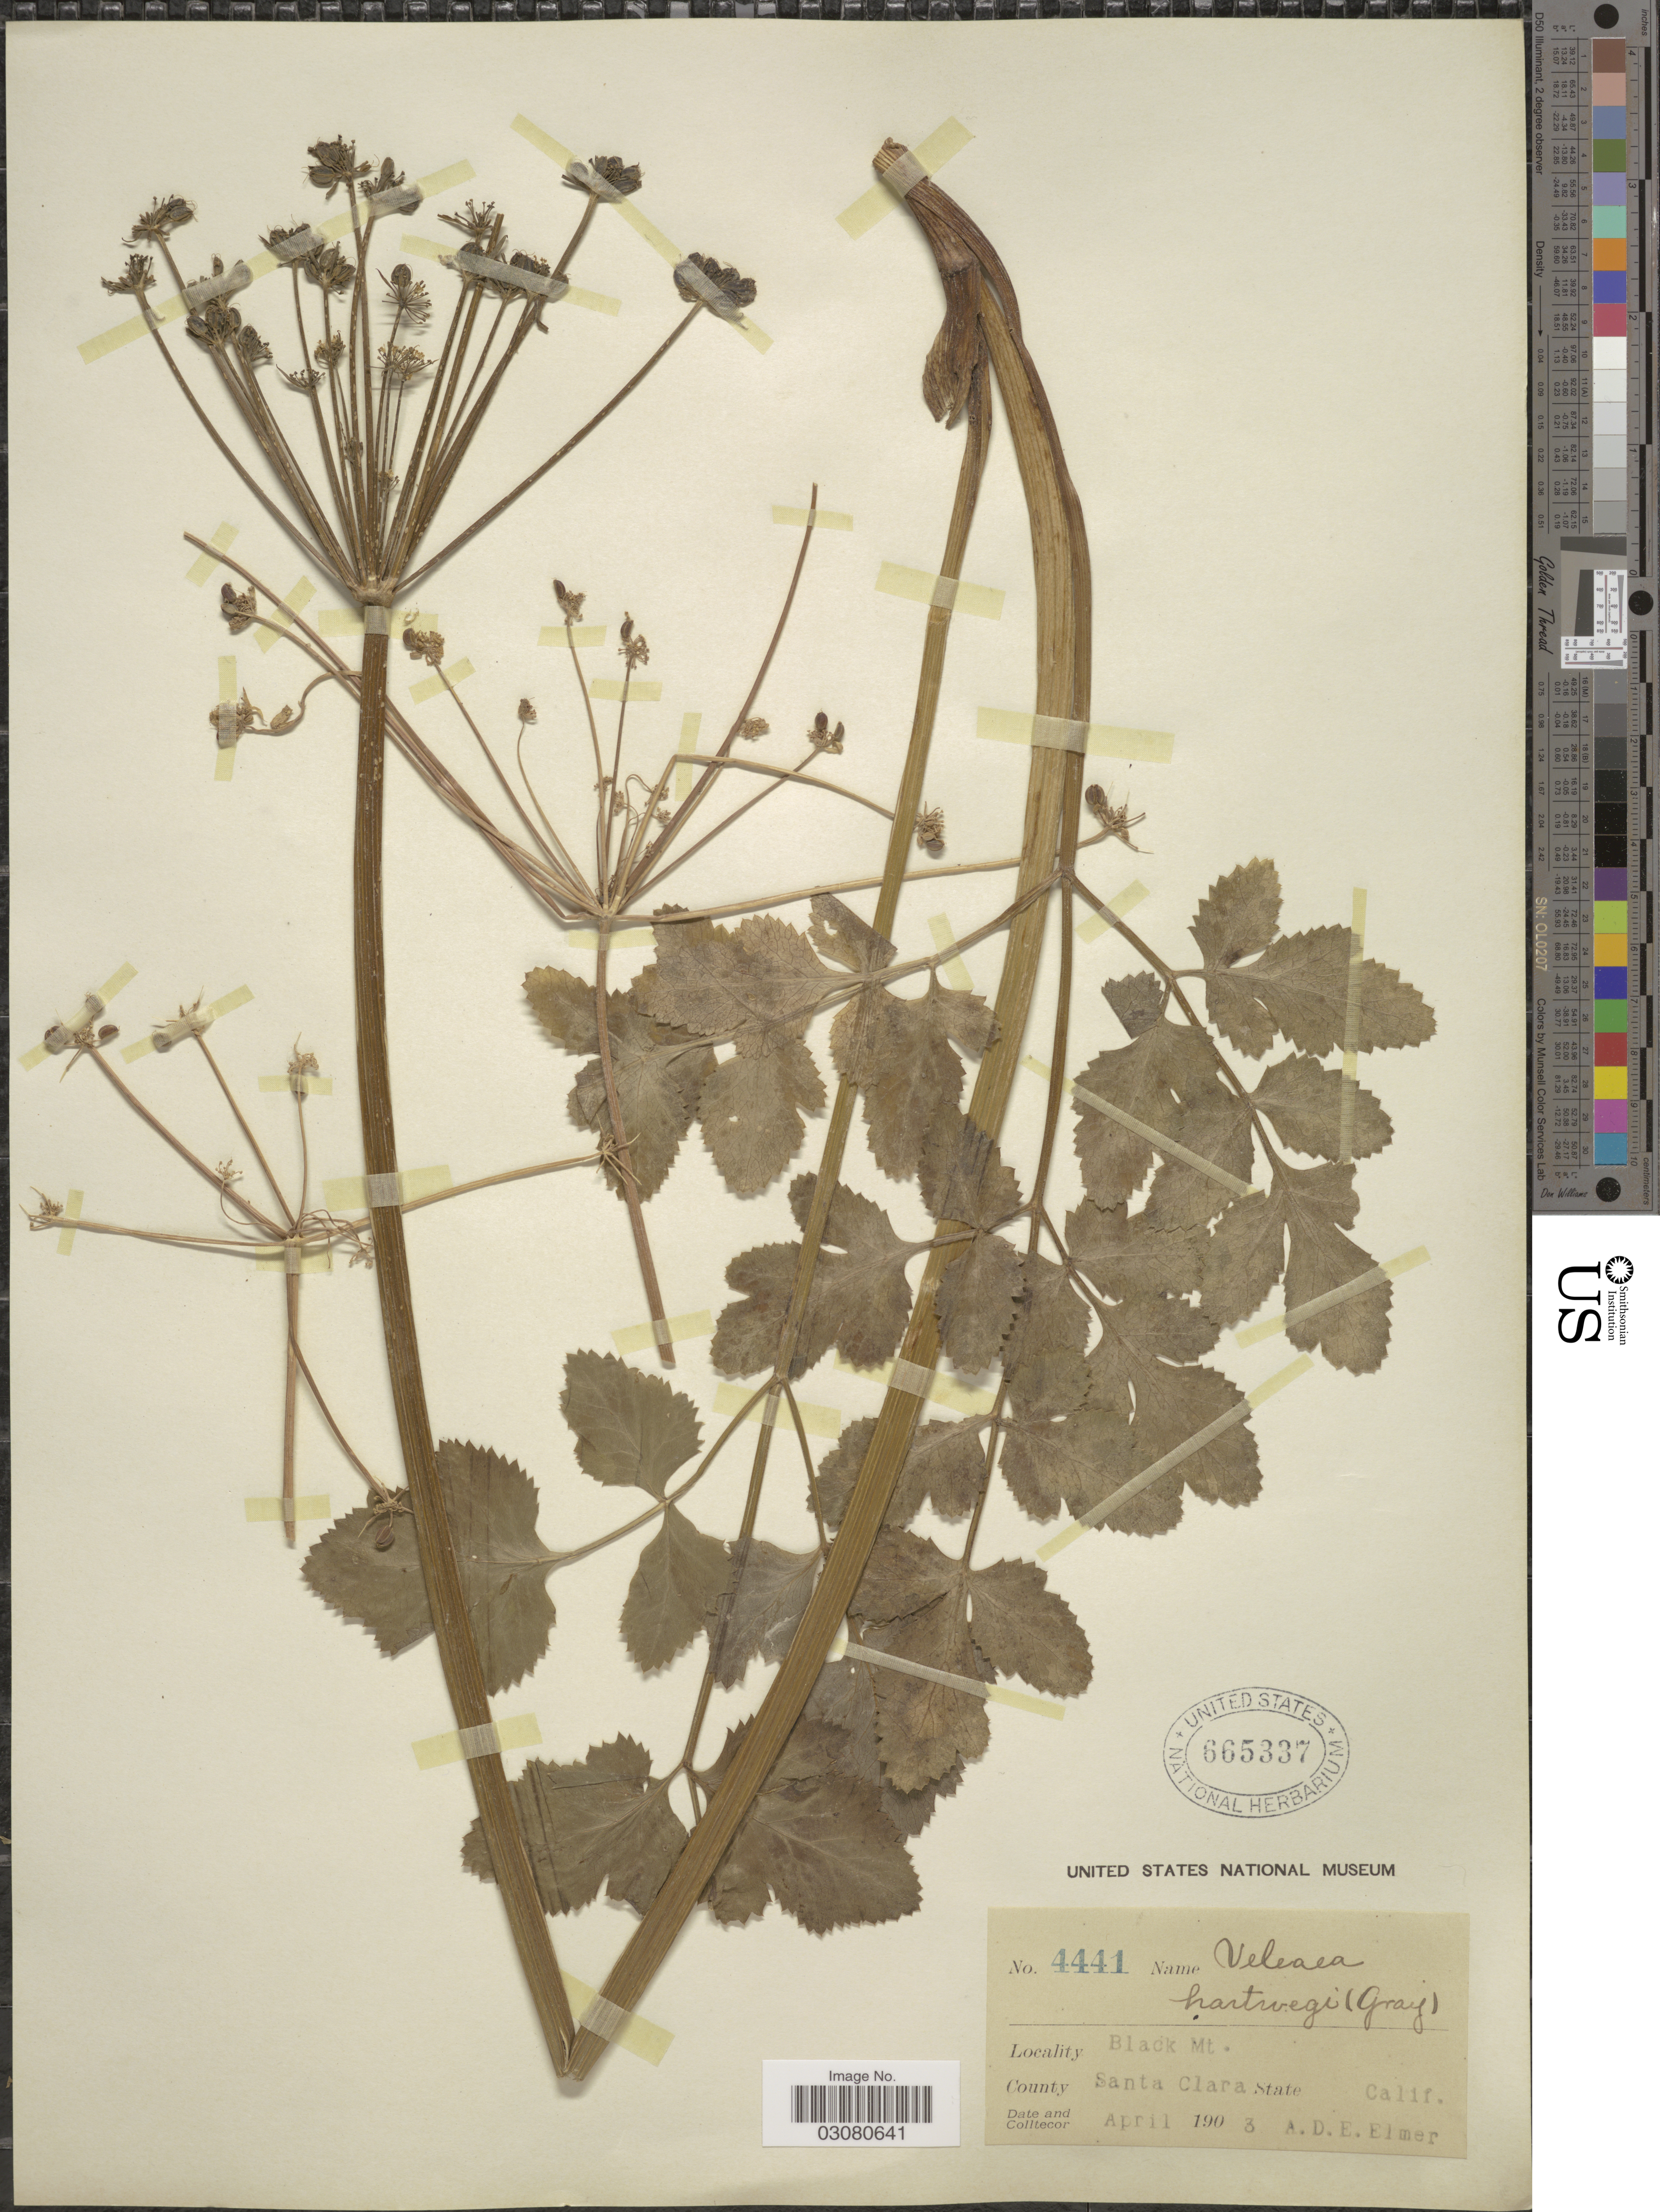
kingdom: Plantae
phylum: Tracheophyta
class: Magnoliopsida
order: Apiales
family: Apiaceae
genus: Drudeophytum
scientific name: Drudeophytum hartwegii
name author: (A. Gray) J.M. Coult. & Rose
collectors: A. D. E. Elmer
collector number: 4441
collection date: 1903-04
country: United States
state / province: California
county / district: Santa Clara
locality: Black Mt. County Santa Clara.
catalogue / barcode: US 665337